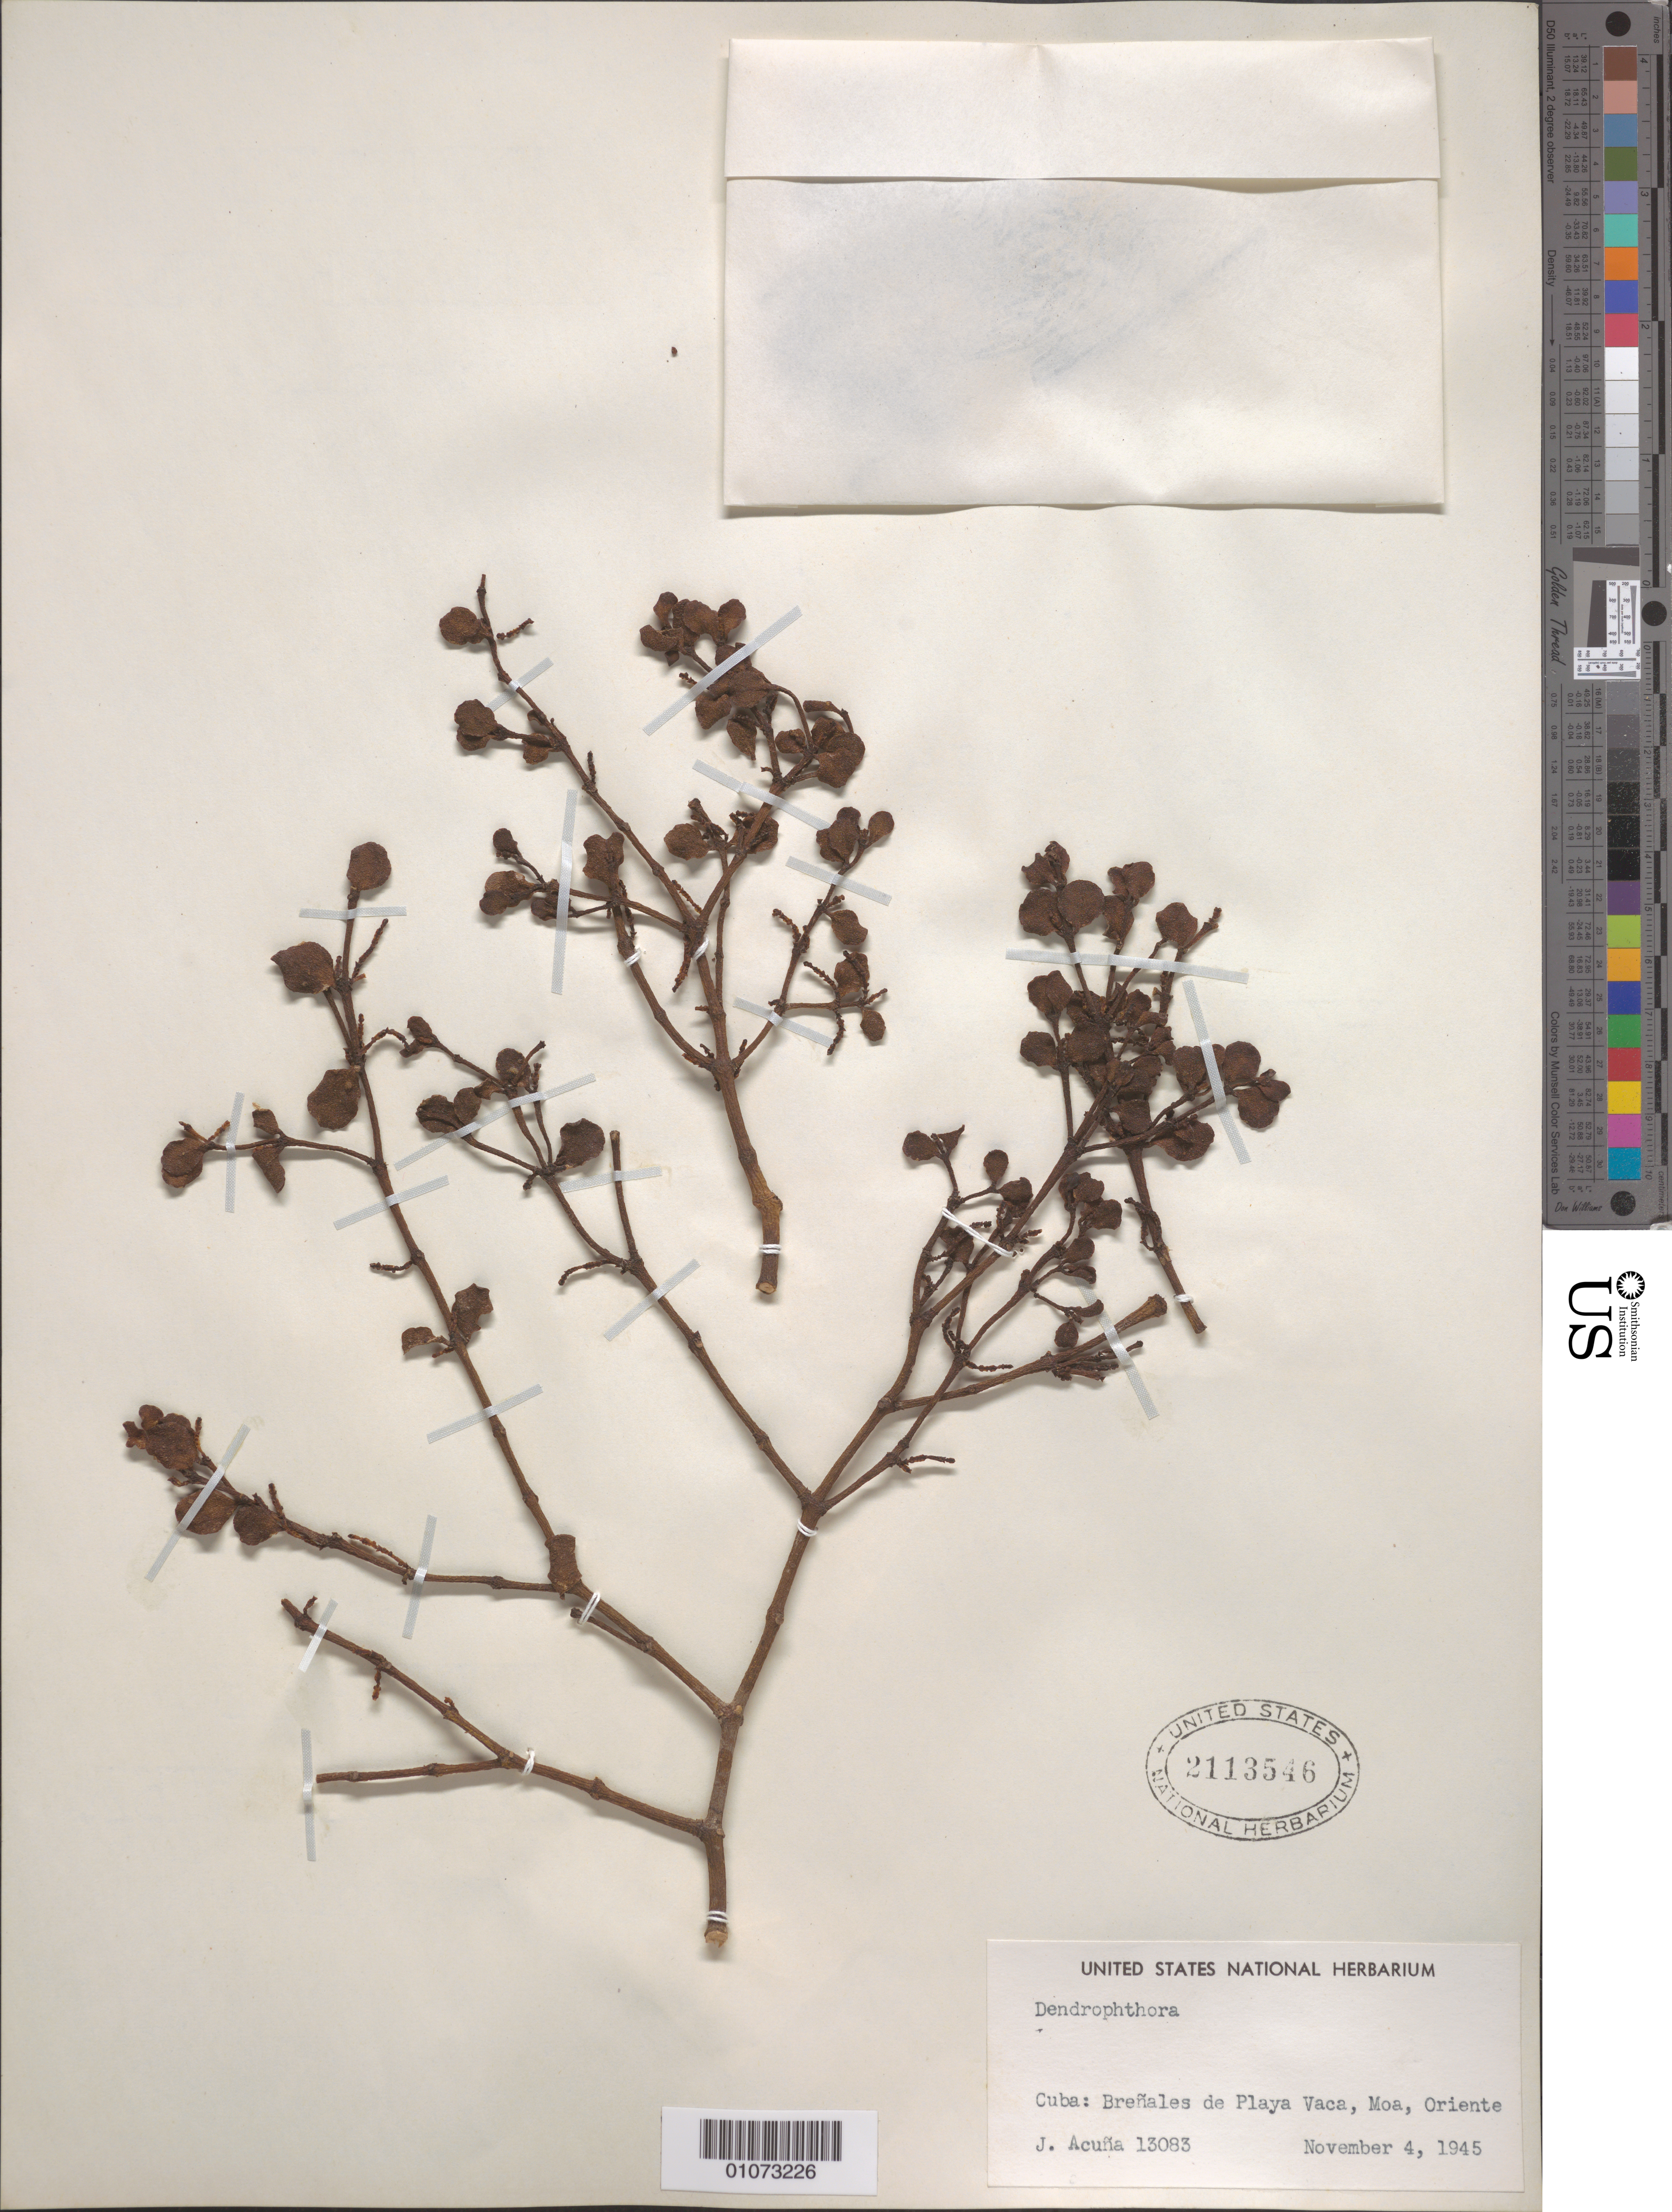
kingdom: Plantae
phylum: Tracheophyta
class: Magnoliopsida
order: Santalales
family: Viscaceae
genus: Dendrophthora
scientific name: Dendrophthora buxifolia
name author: (Lam.) Eichler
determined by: Caraballo-Ortiz, Marcos A., (MISS), University of Mississippi (UNITED STATES)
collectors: J. Acuña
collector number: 13083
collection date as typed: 04 Nov 1945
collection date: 1945-11-04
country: Cuba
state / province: Holguín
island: Cuba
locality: Moa, Brenales de Playa Vaca, Oriente [Holguín]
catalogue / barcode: US 2113546